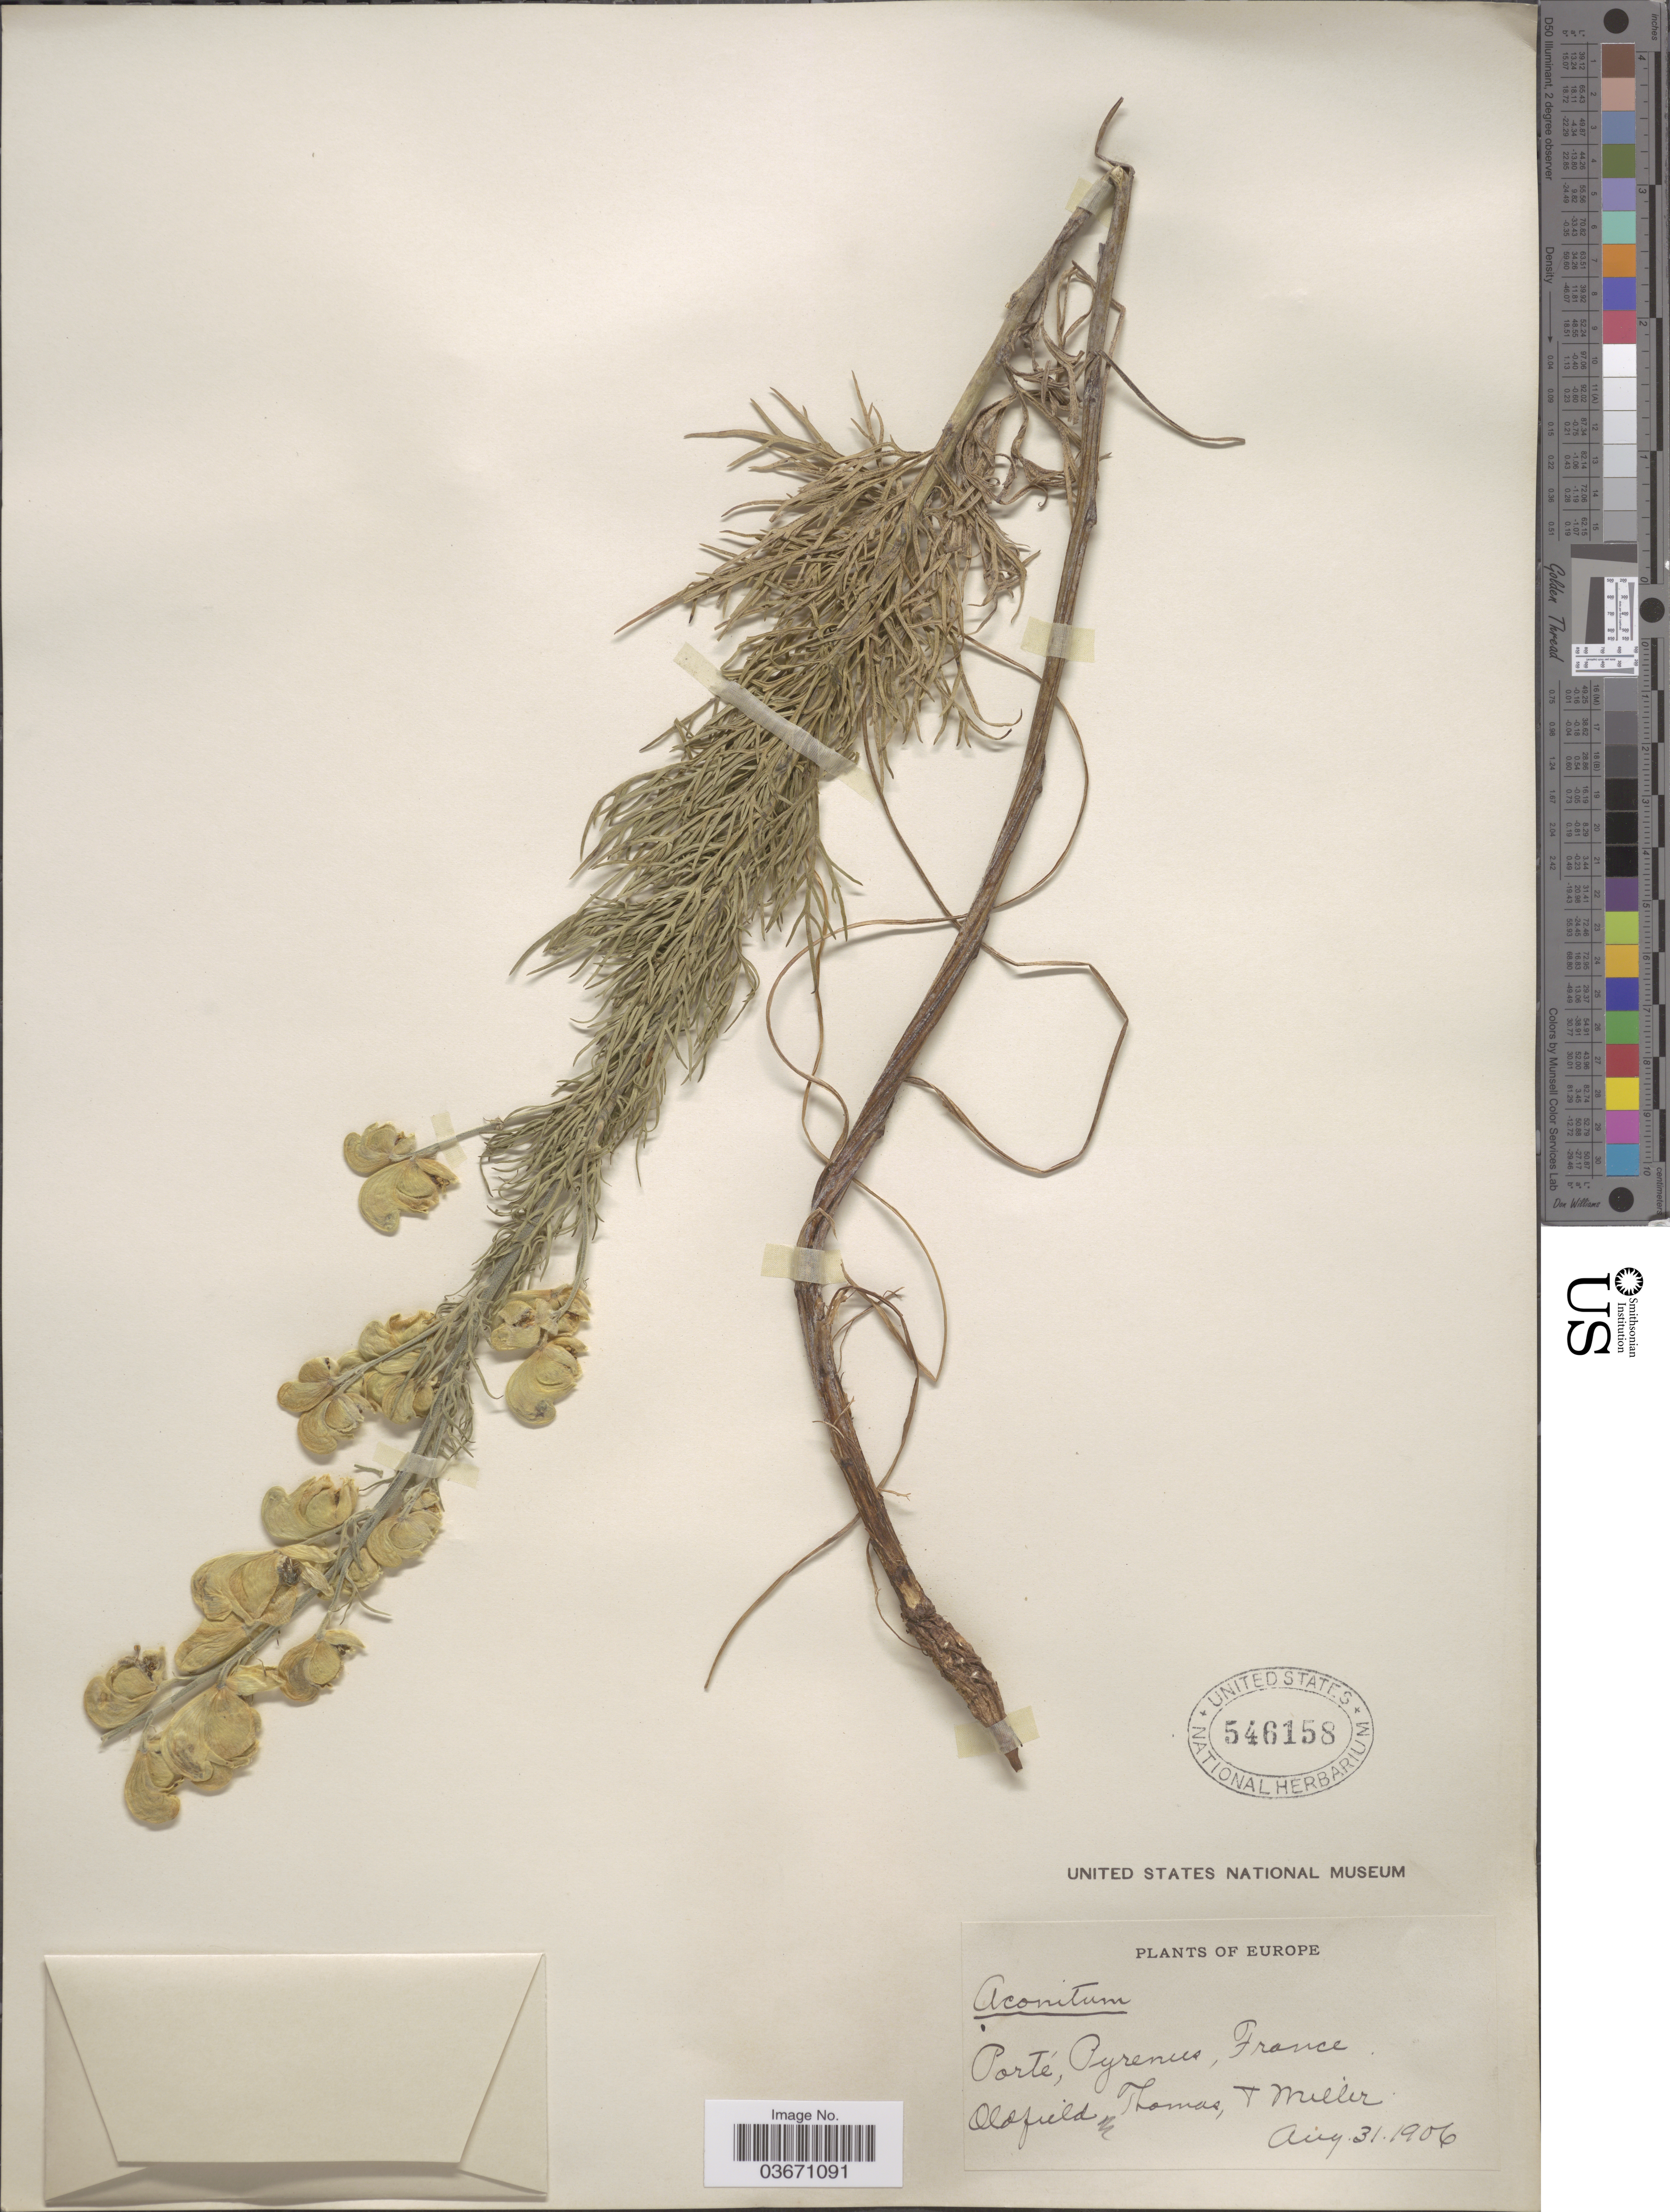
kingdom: Plantae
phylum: Tracheophyta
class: Magnoliopsida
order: Ranunculales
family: Ranunculaceae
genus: Aconitum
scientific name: Aconitum sp.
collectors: Oldfield, -- Thomas & -- Miller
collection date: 1906-08-31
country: France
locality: Porté, Pyrenees.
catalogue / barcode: US 546158